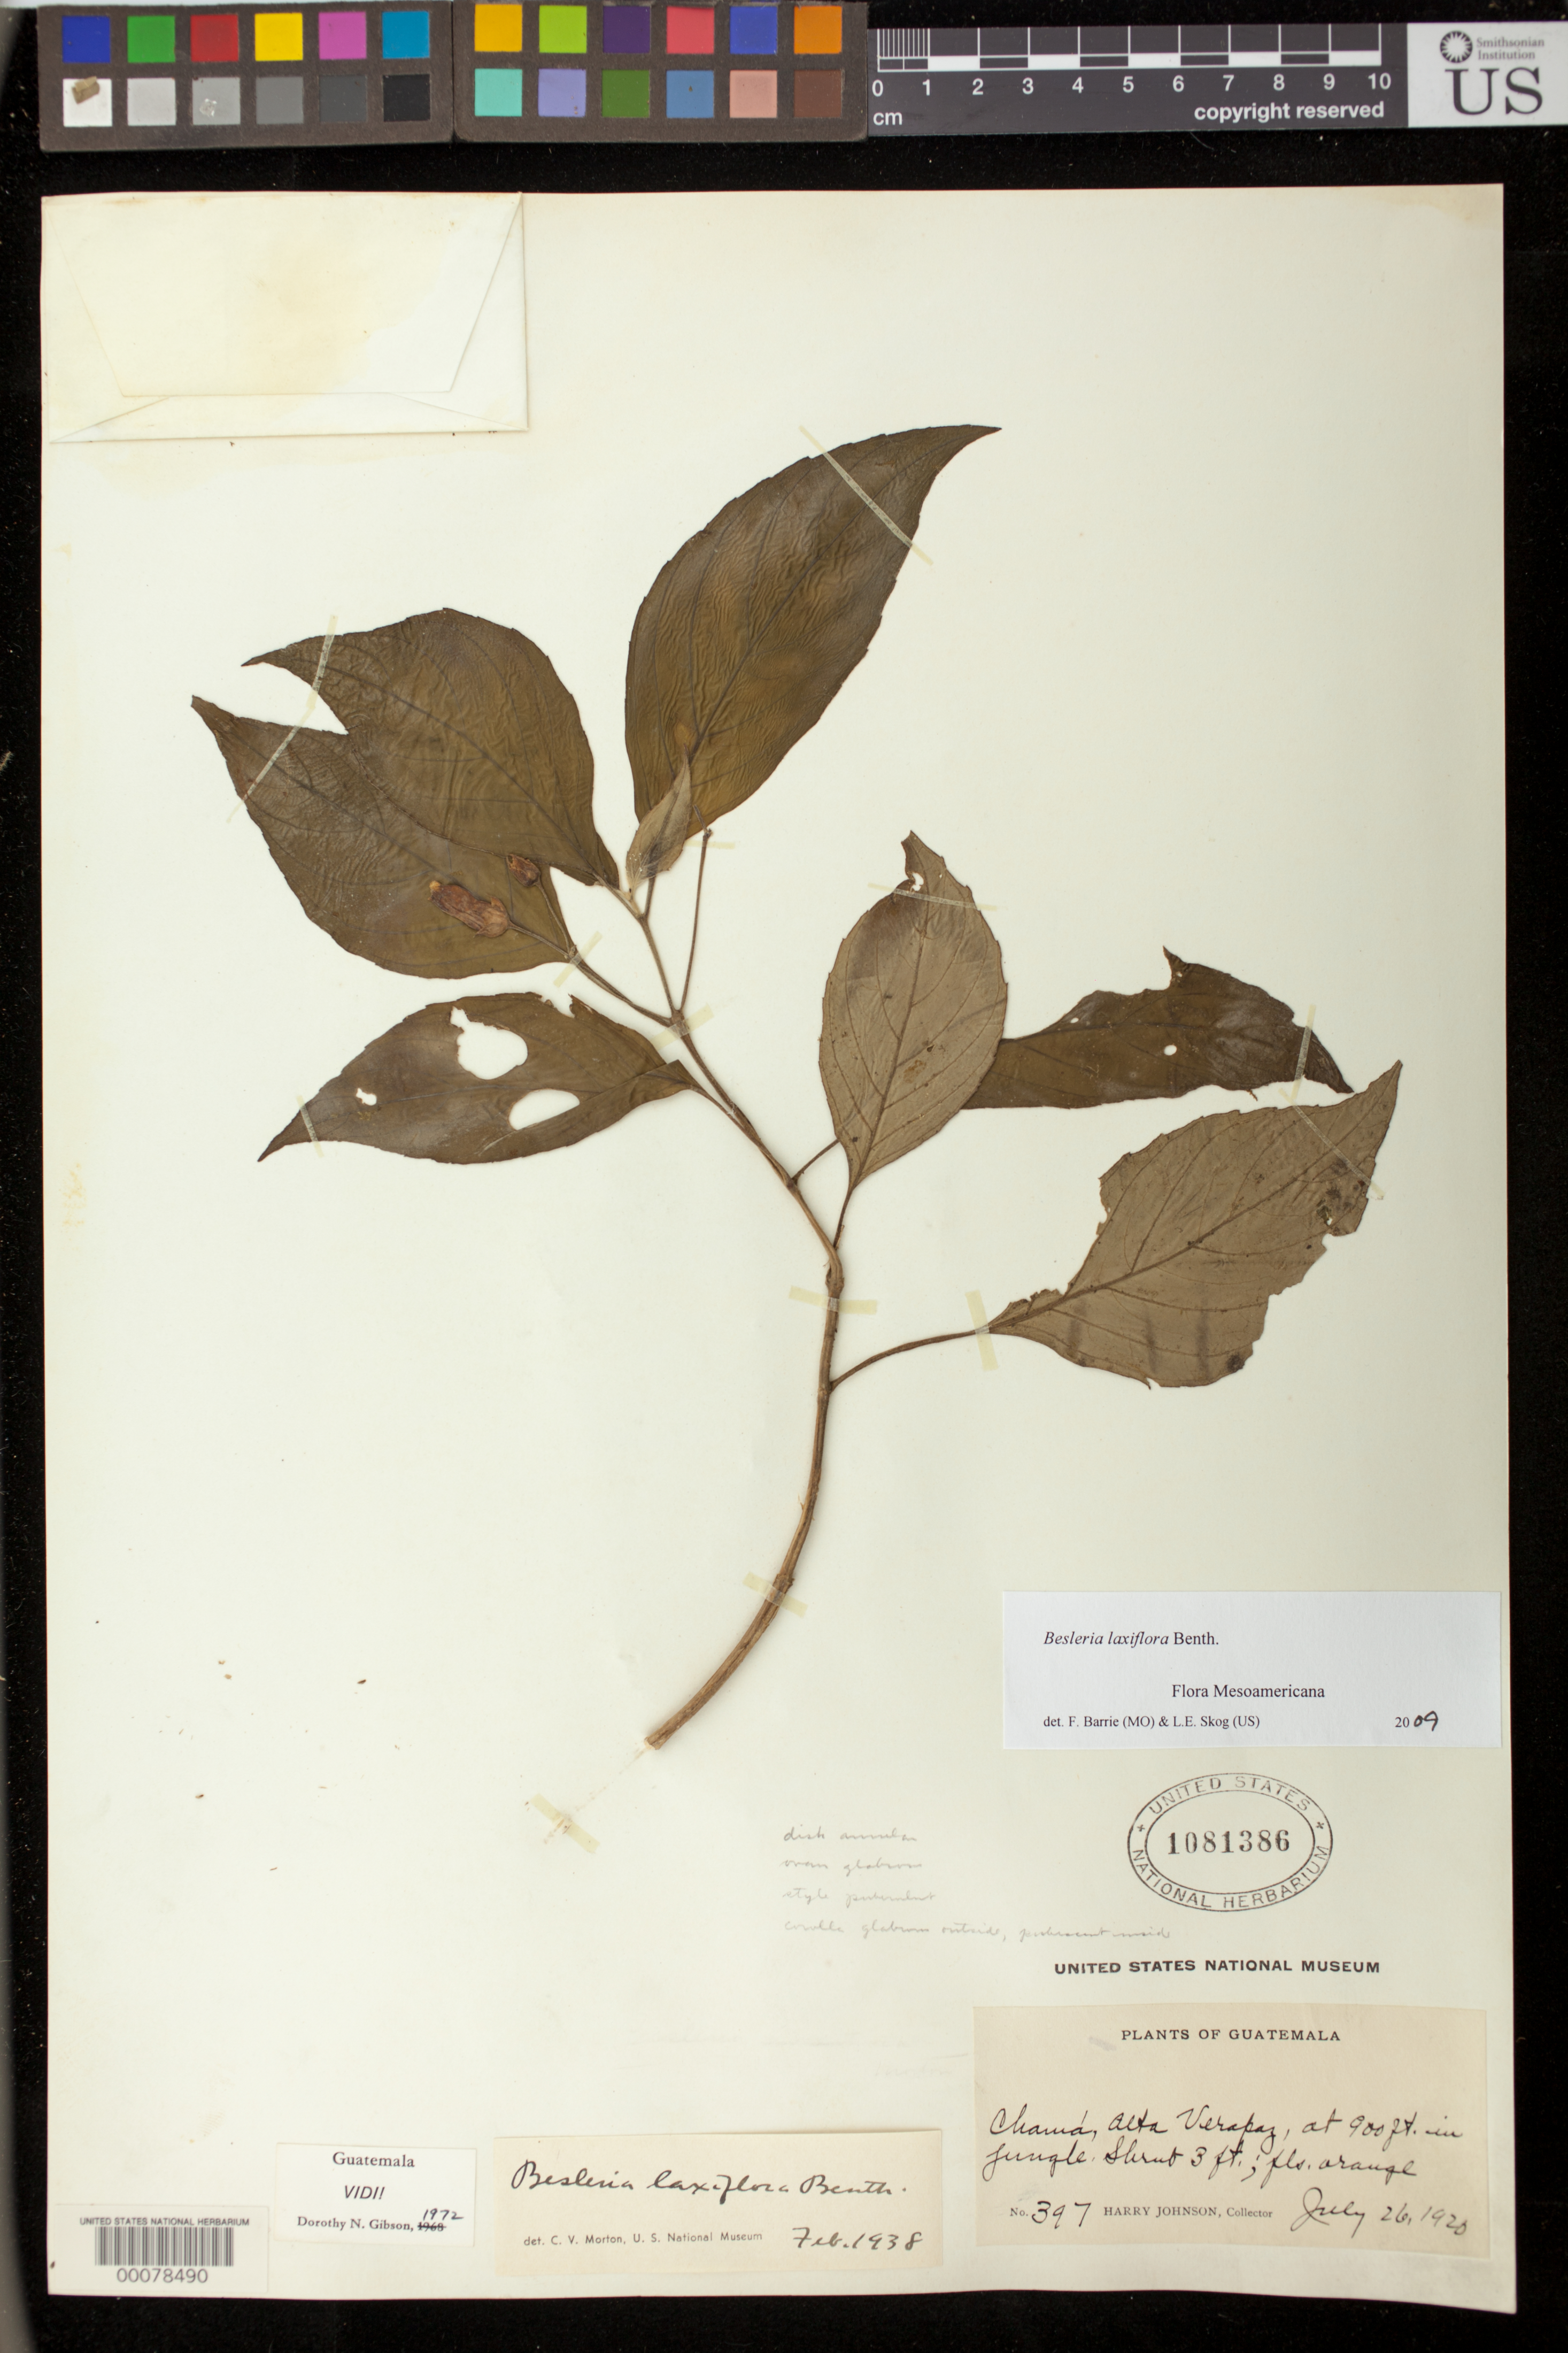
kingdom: Plantae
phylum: Tracheophyta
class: Magnoliopsida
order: Lamiales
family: Gesneriaceae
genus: Besleria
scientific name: Besleria laxiflora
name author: Benth.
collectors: H. Johnson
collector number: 397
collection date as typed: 26 Jul 1920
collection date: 1920-07-26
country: Guatemala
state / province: Alta Verapaz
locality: Chama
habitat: In jungle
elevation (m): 274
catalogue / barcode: US 1081386